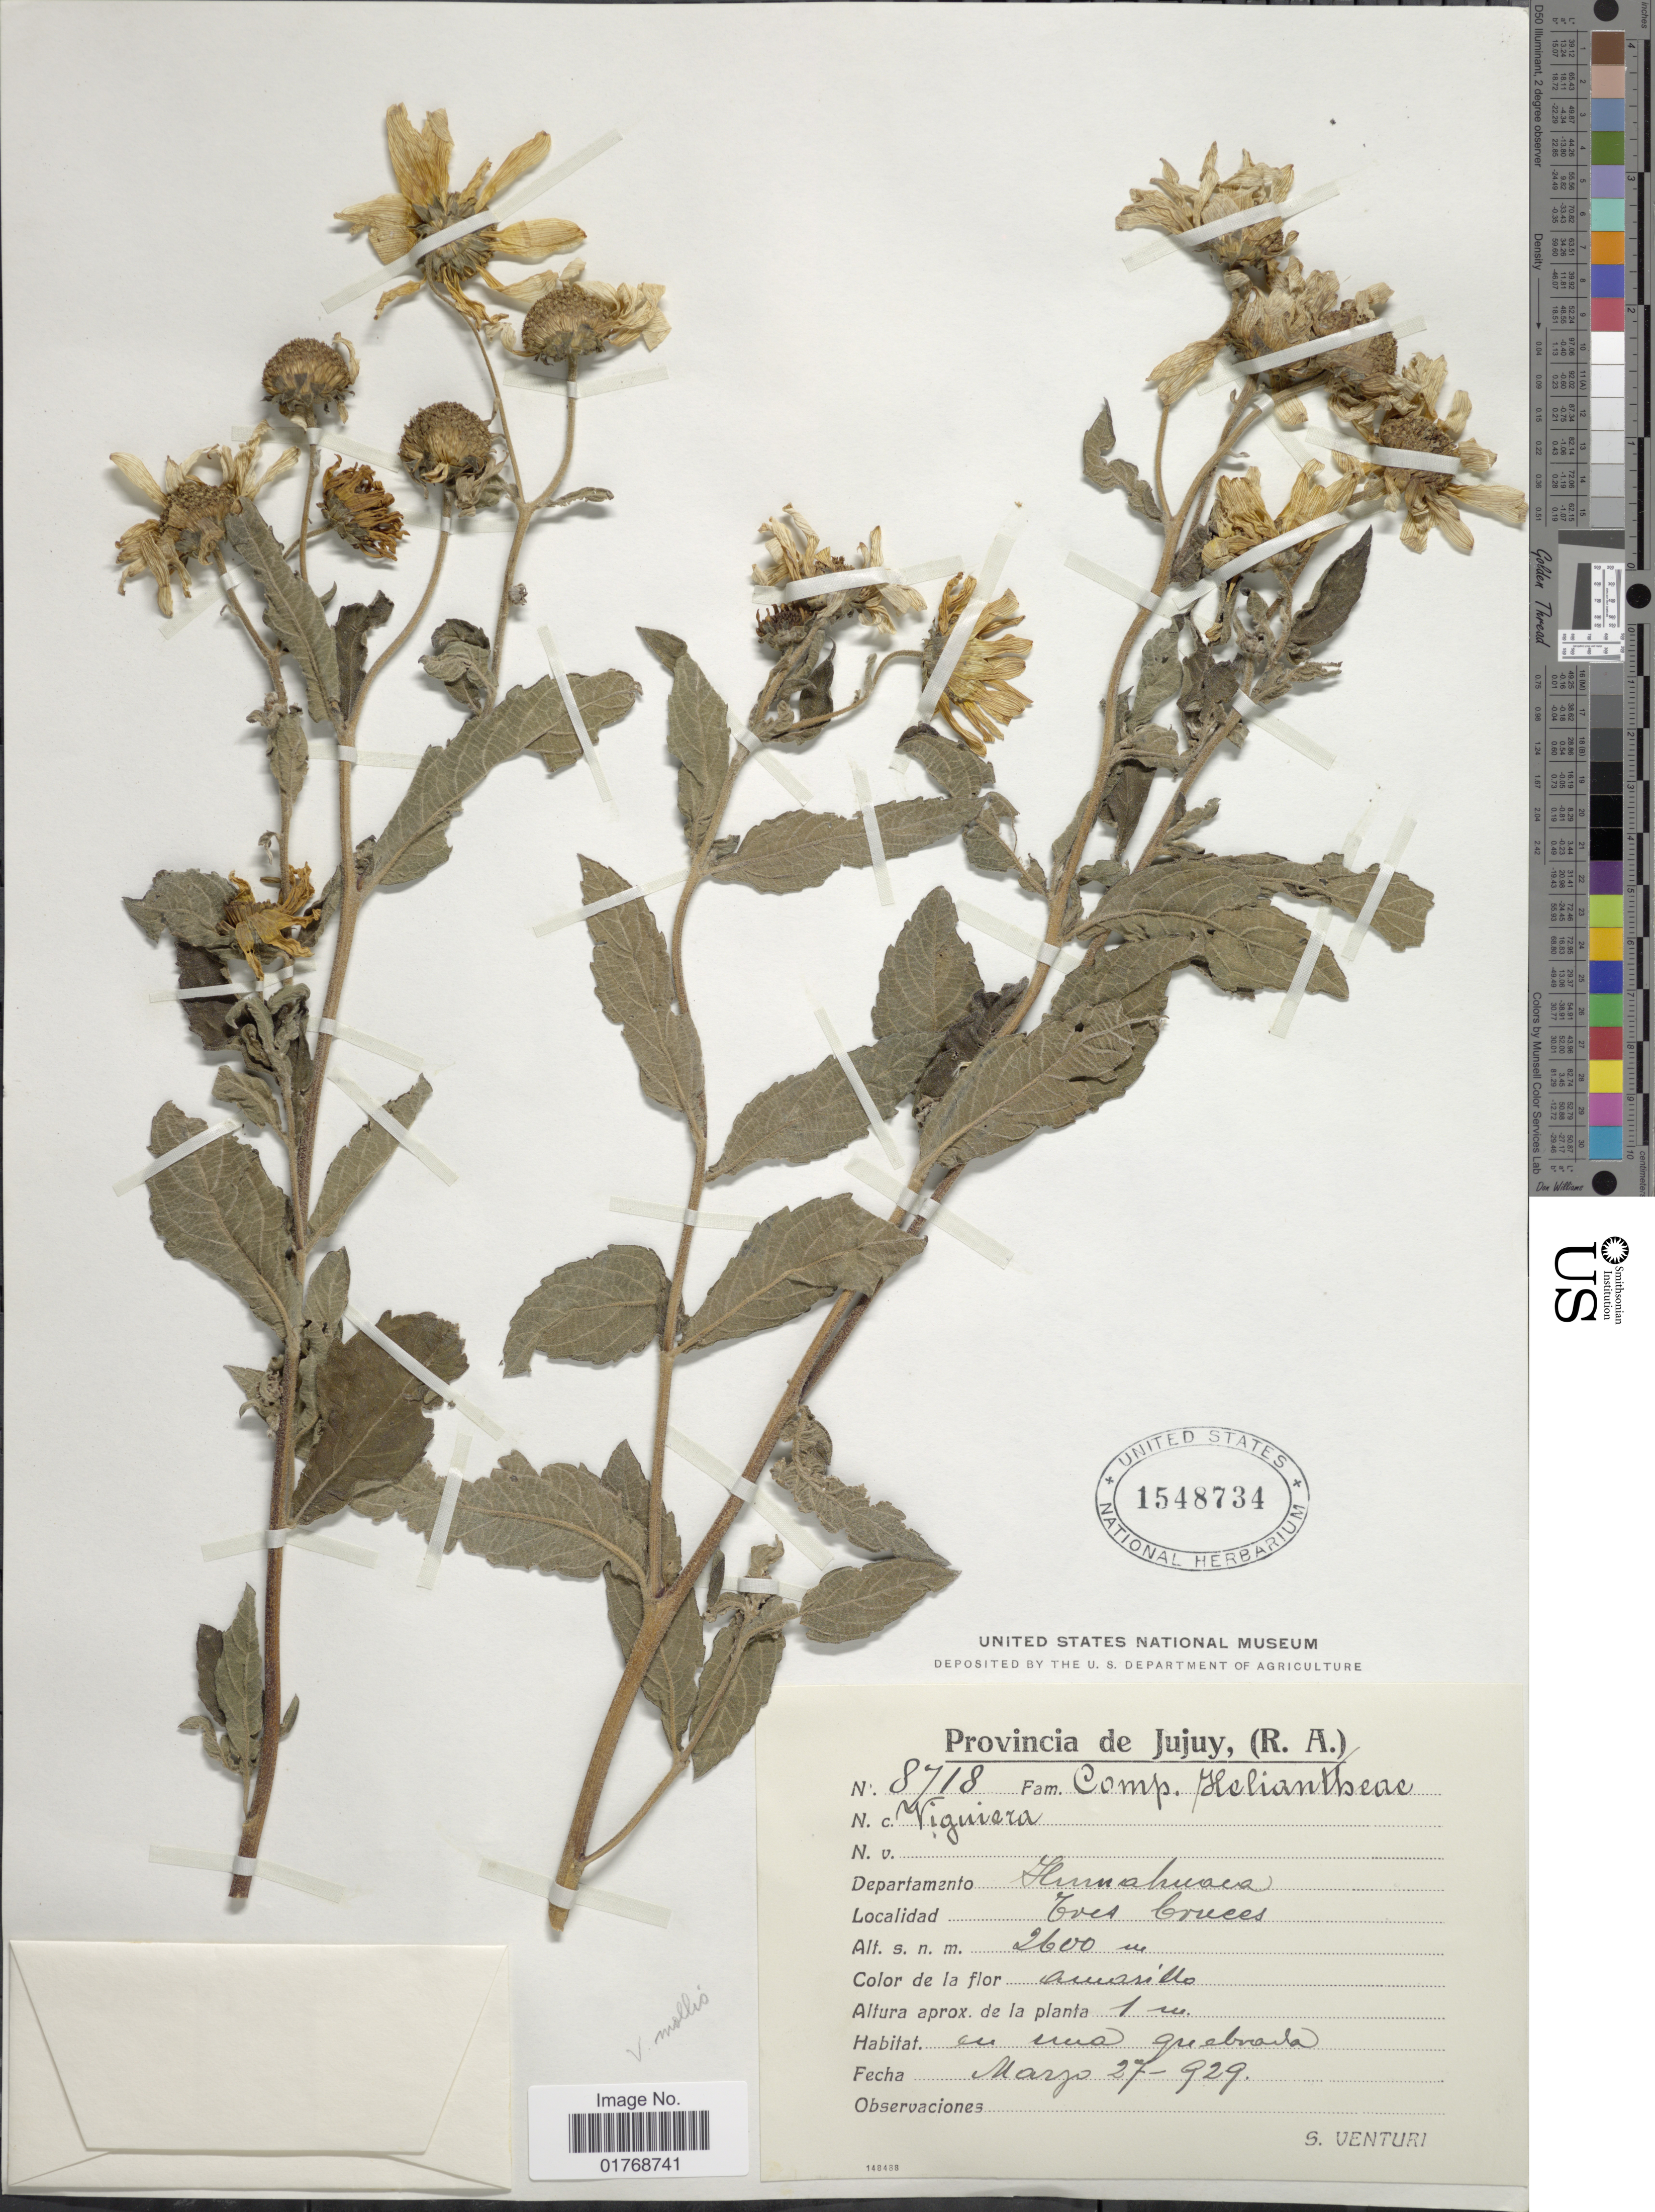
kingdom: Plantae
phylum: Tracheophyta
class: Magnoliopsida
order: Asterales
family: Asteraceae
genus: Viguiera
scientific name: Viguiera mollis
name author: Griseb.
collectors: S. Venturi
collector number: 8718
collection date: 1929-03-27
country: Argentina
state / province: Jujuy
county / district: Humahuaca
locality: Tres Cruces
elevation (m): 2600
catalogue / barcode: US 1548734